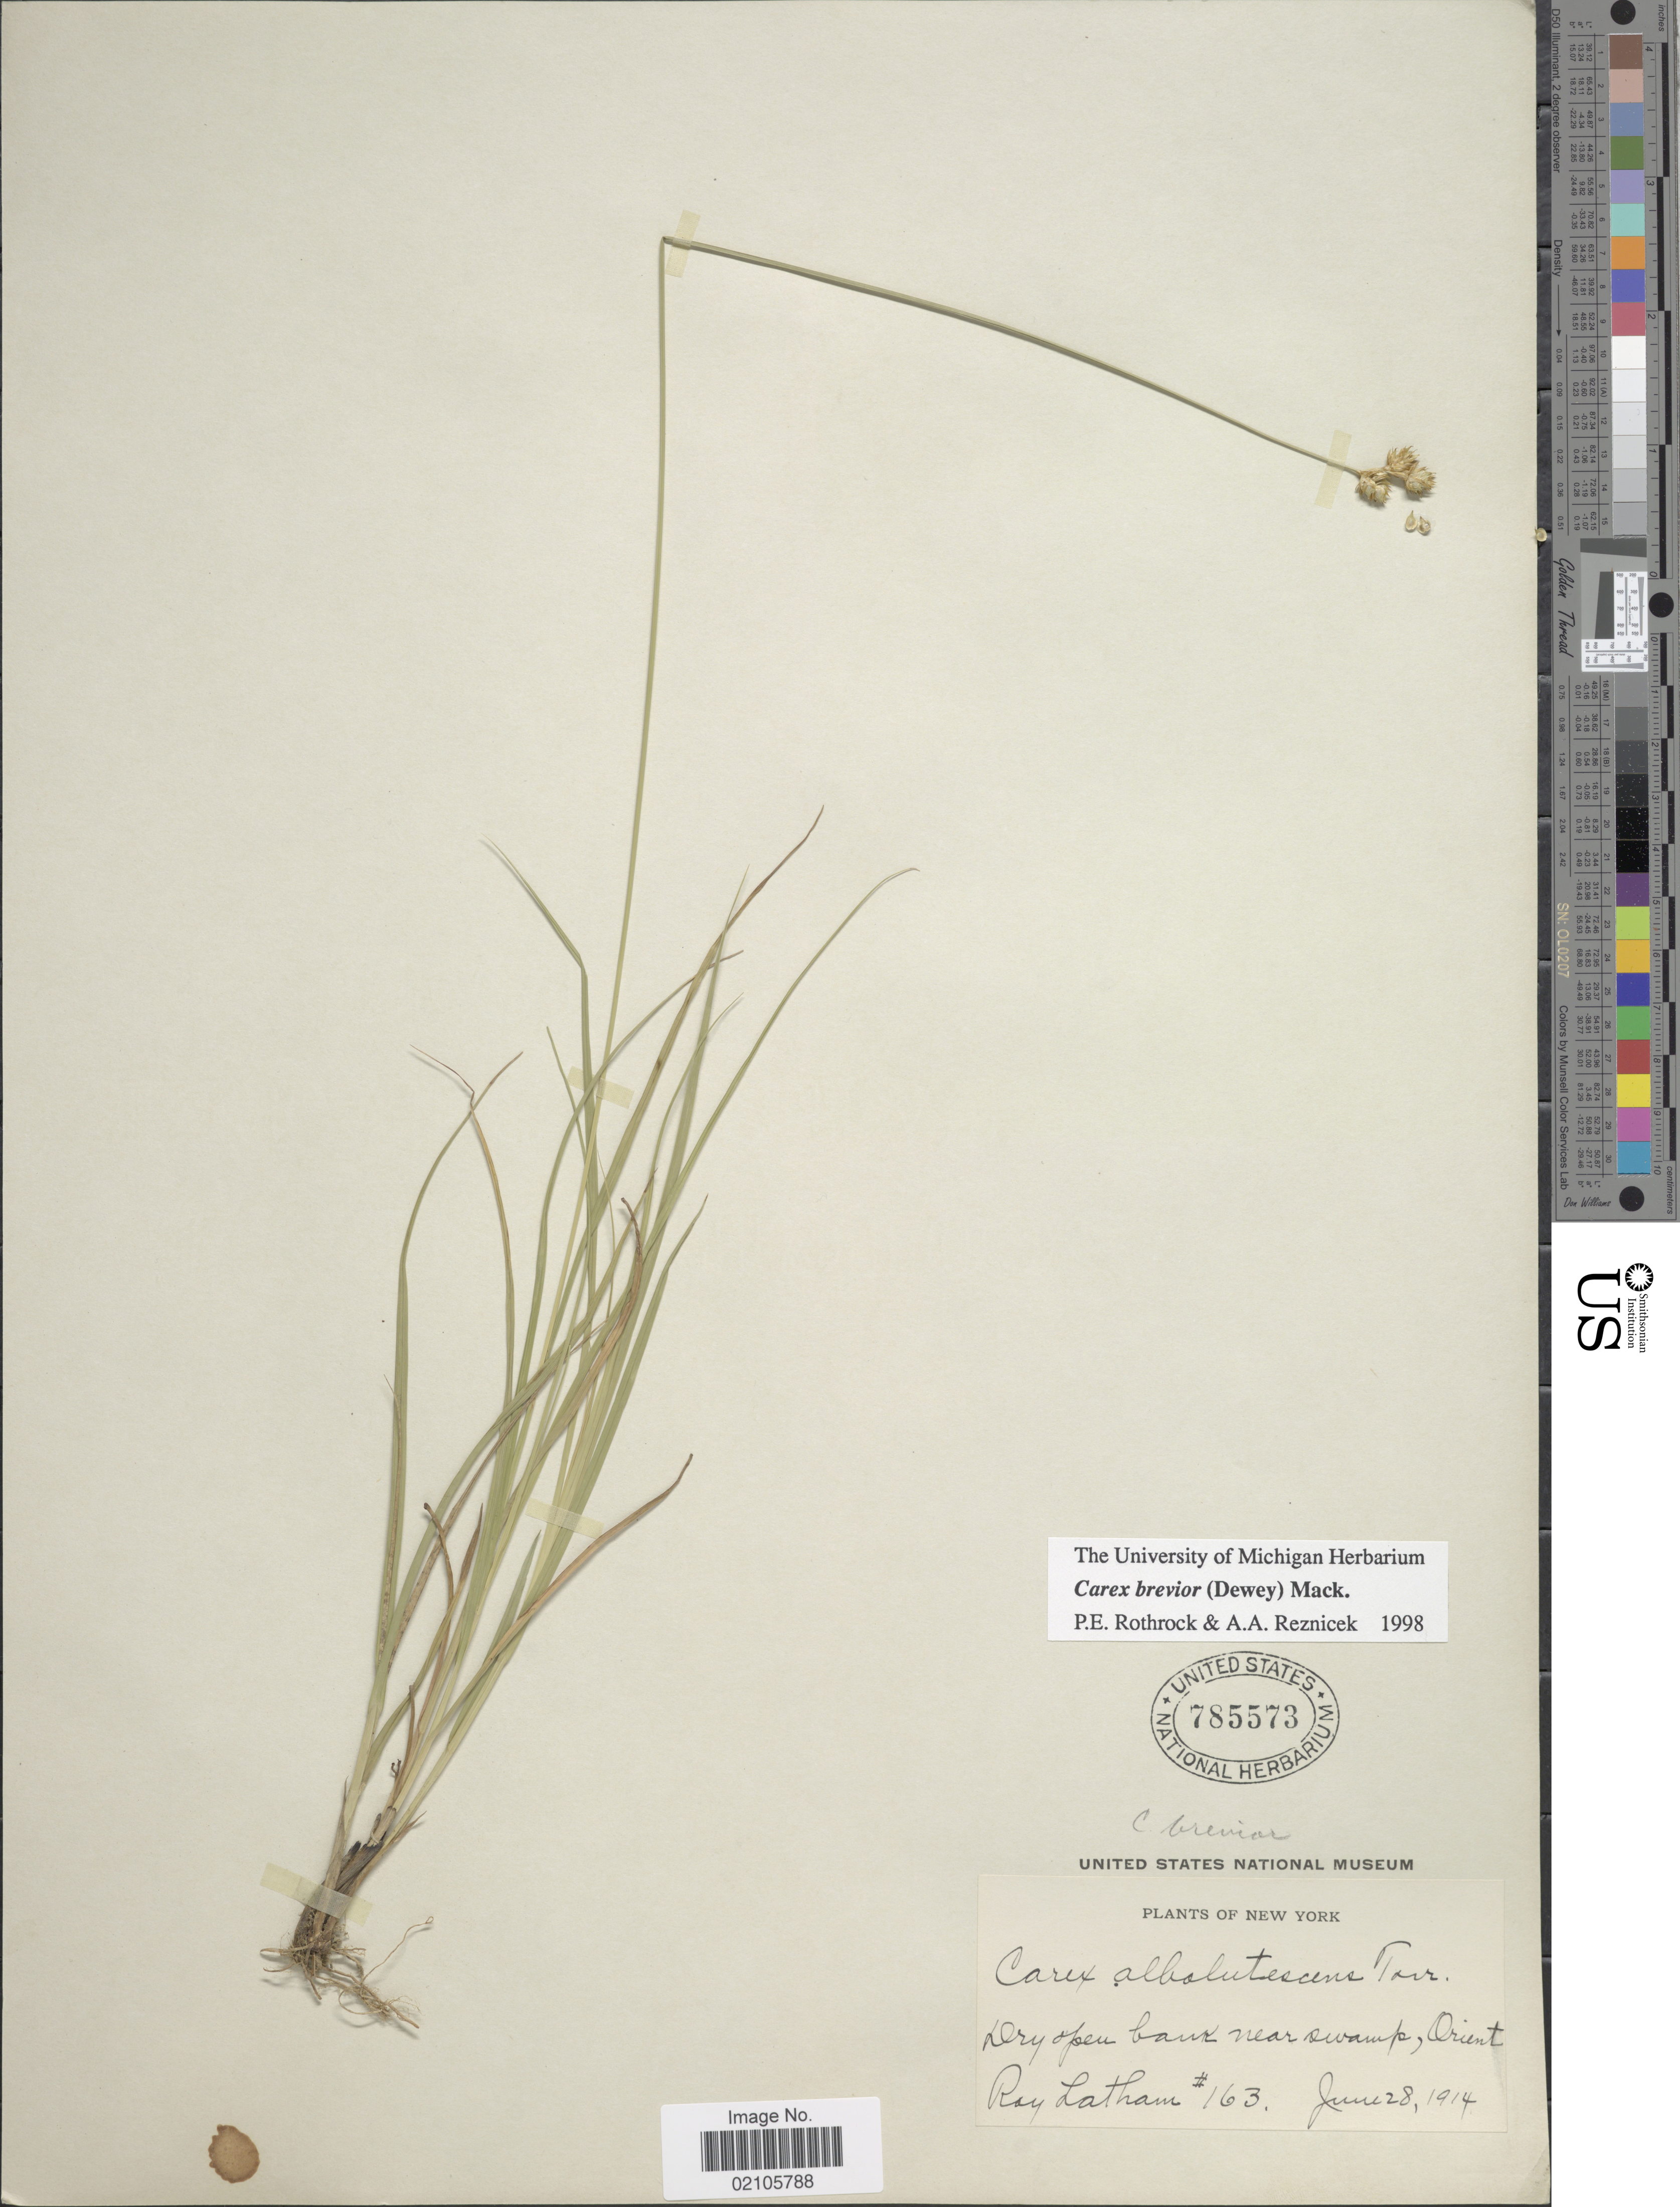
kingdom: Plantae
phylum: Tracheophyta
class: Liliopsida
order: Poales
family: Cyperaceae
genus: Carex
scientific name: Carex brevior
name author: (Dewey) Mack. ex Lunell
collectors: R. Latham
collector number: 163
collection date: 1911-06-28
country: United States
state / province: New York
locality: Near swamp, Orient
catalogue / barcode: US 785573